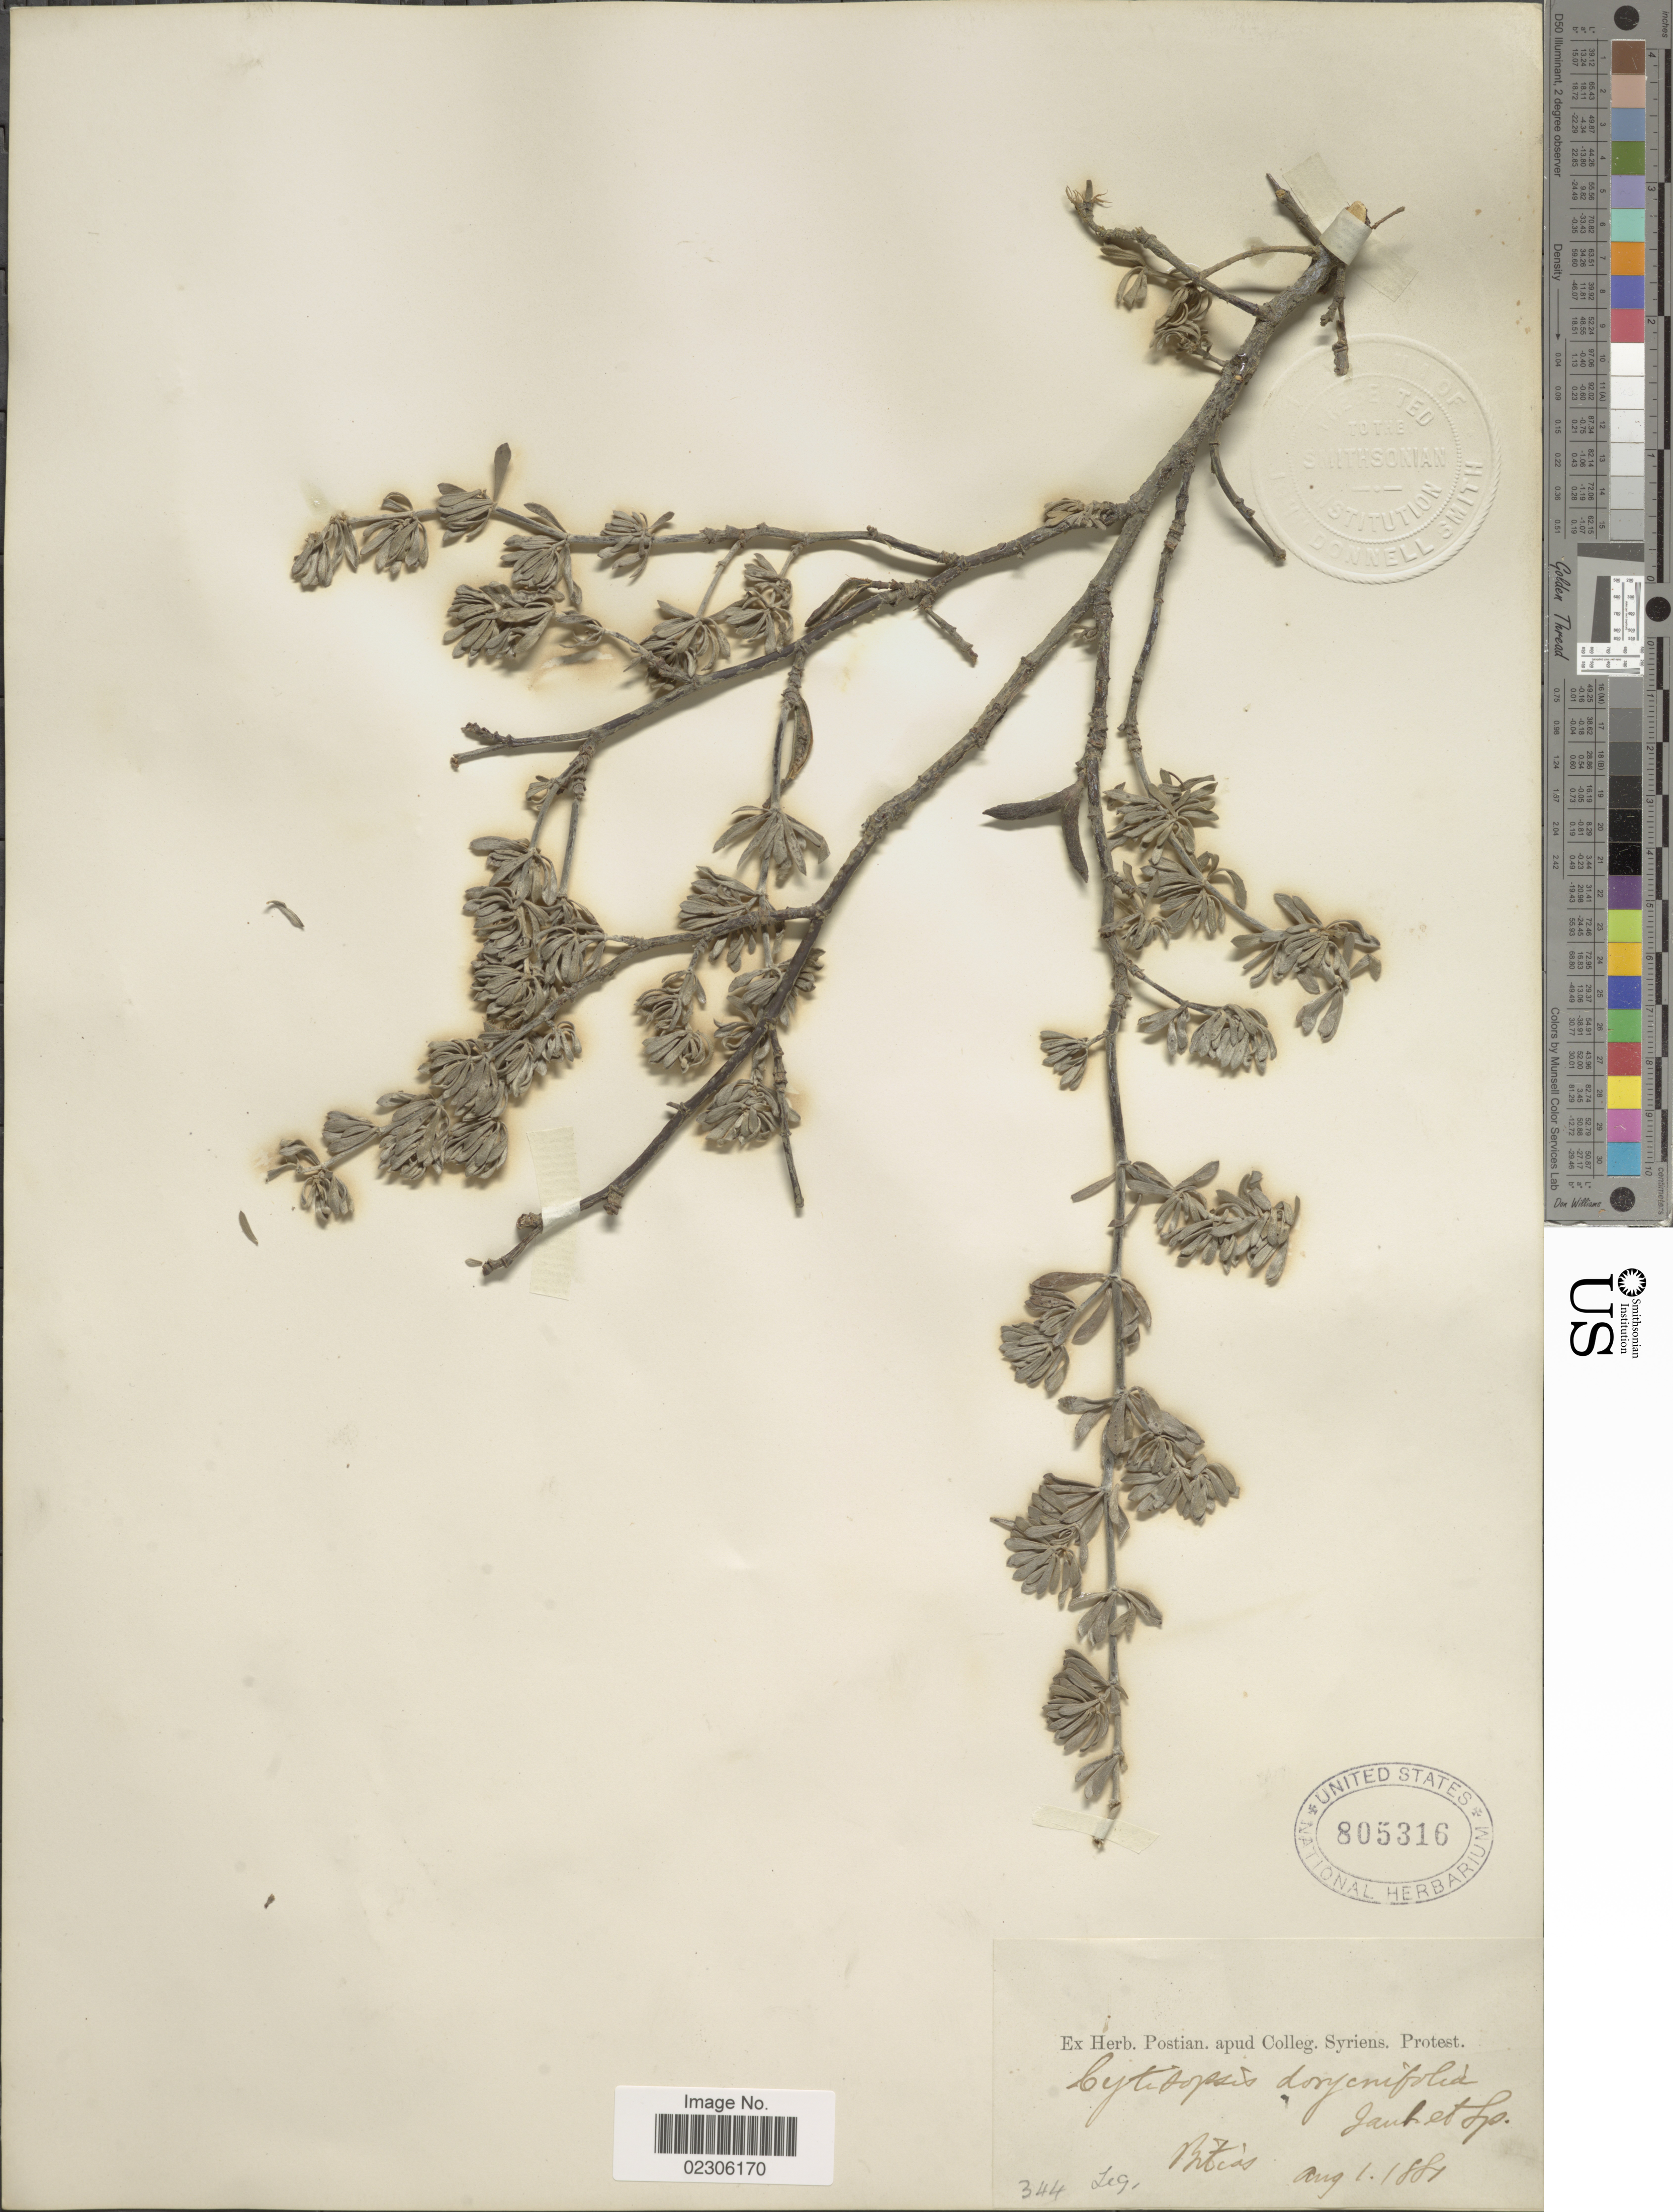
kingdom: Plantae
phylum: Tracheophyta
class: Magnoliopsida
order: Fabales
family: Fabaceae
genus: Cytisopsis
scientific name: Cytisopsis dorycniifolia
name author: Jaub. & Spach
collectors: ex herb. Postian. apud Colleg. Syriens. Protest. USE "Fannie P. A. Shepard" (10308853) AS PRIMARY COLLECTOR INSTEAD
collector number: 344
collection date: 1881-08-01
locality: Bitcas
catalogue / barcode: US 805316